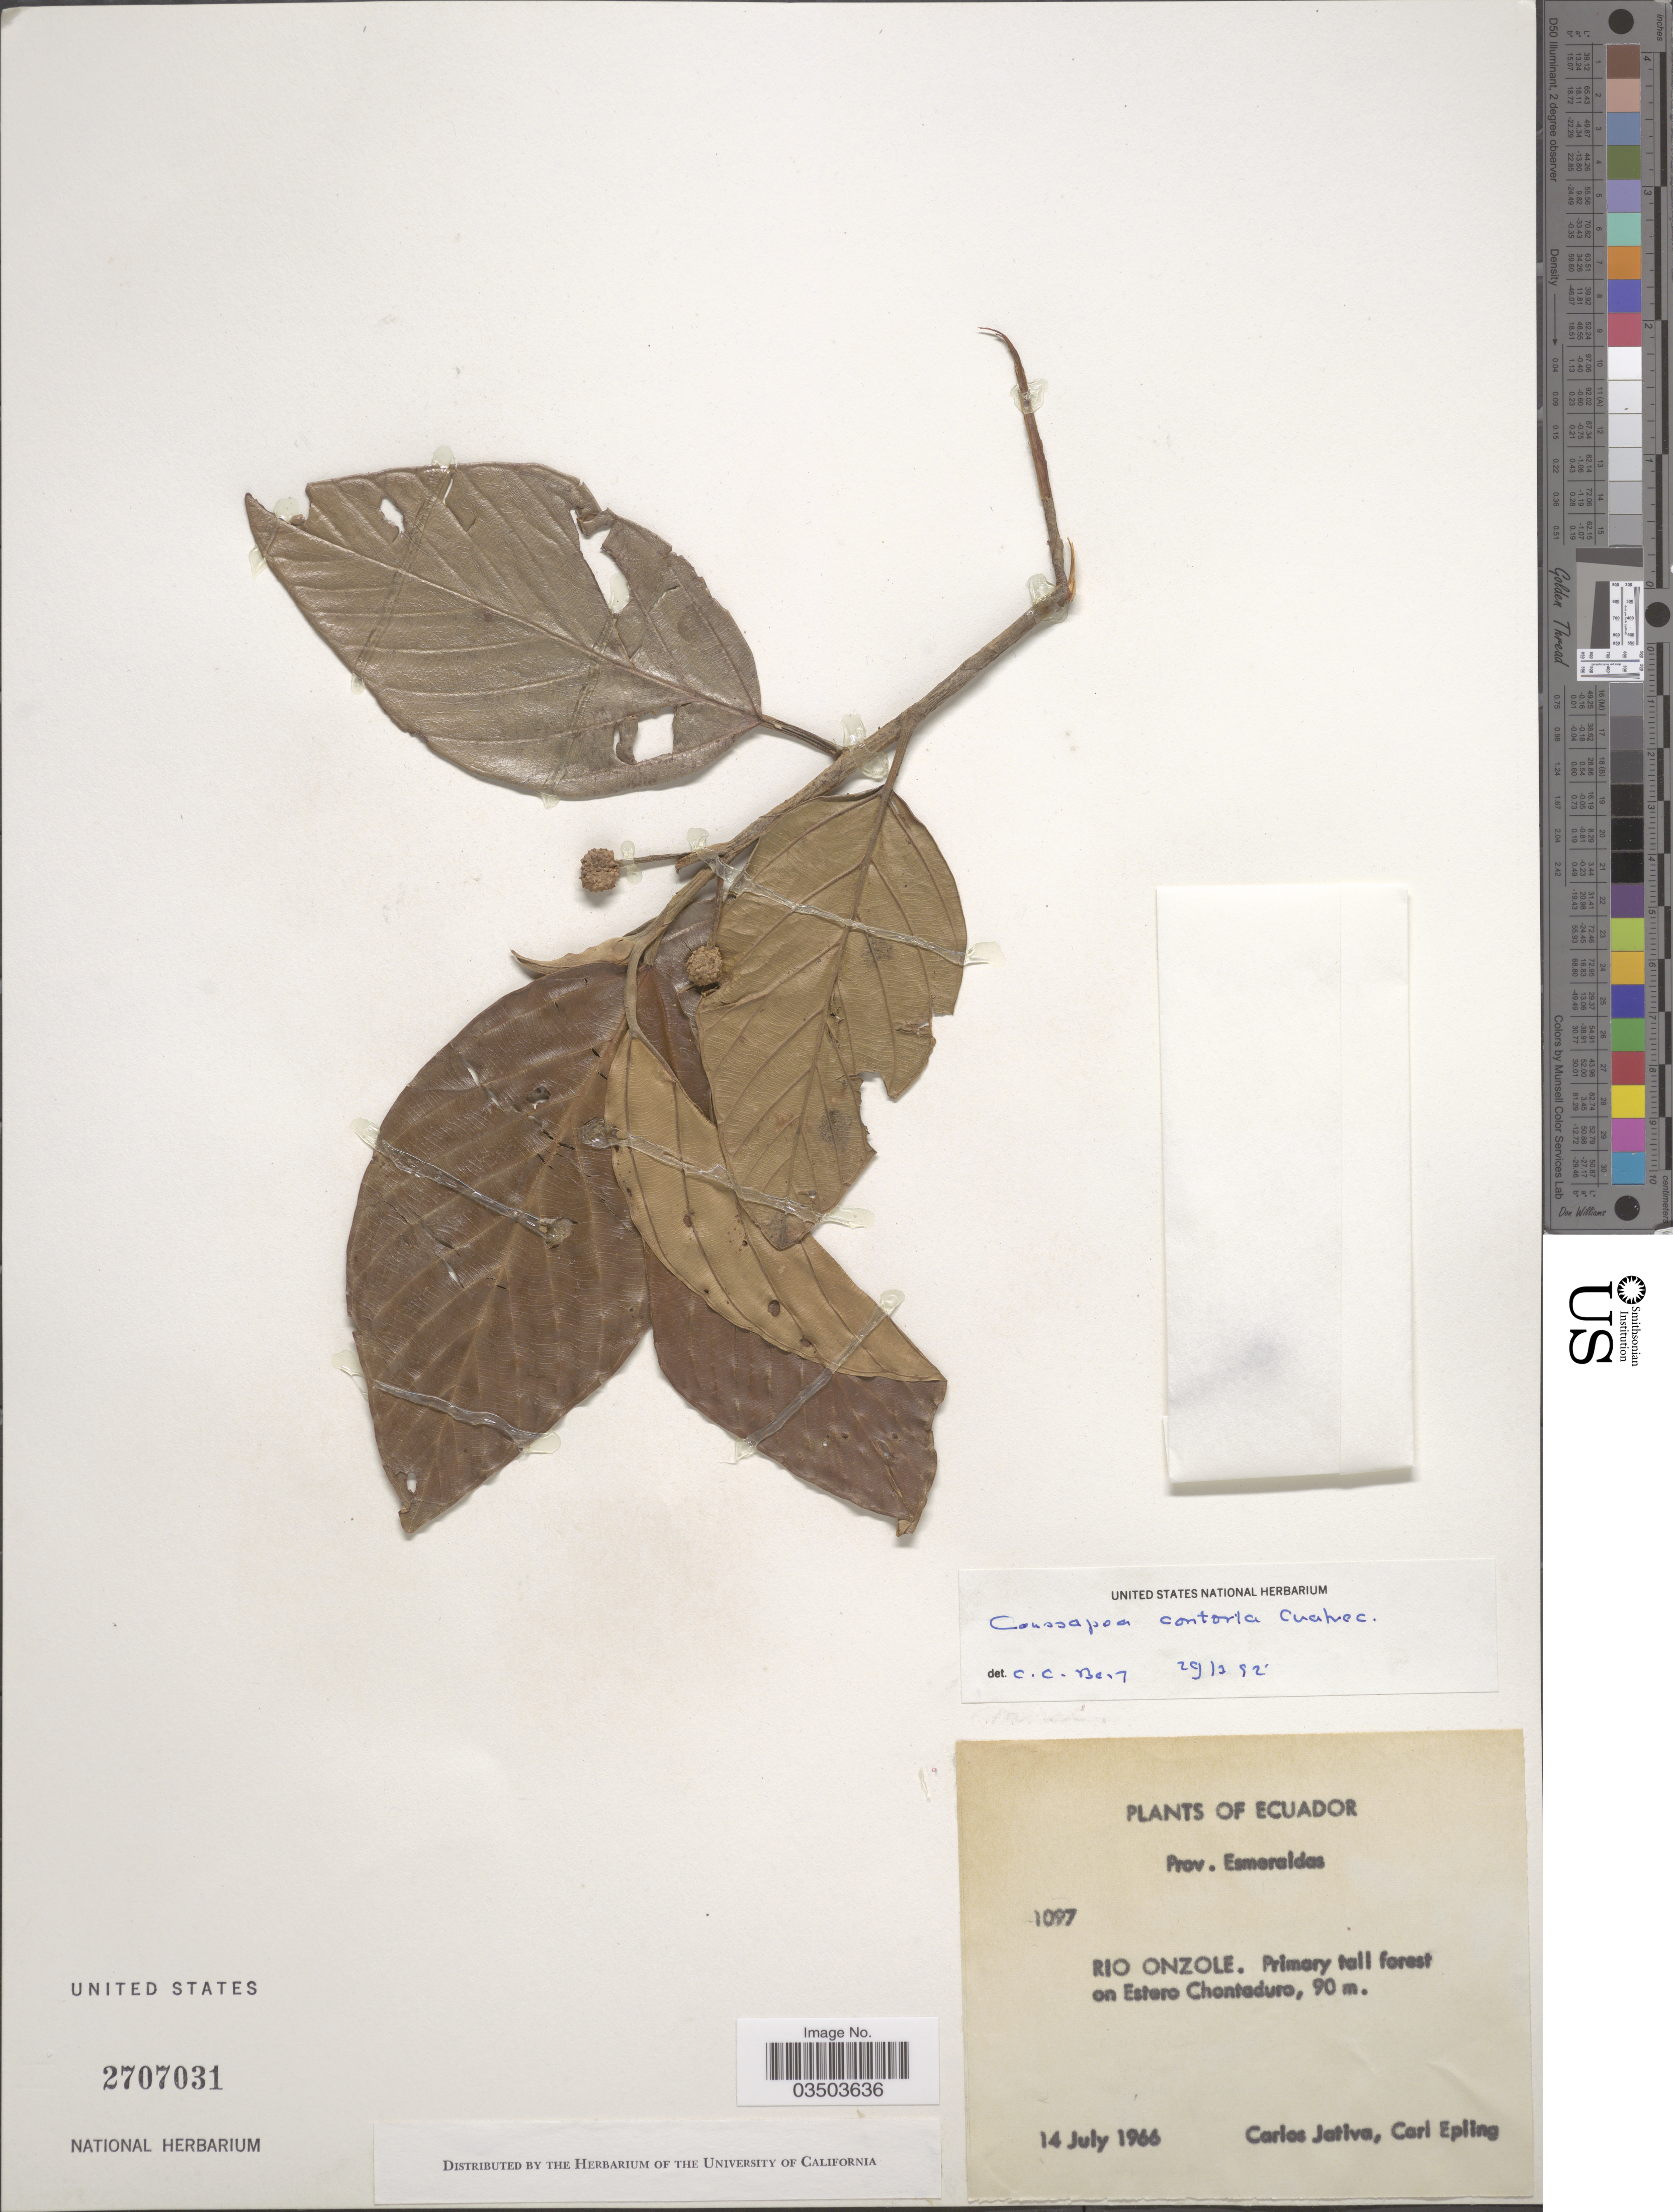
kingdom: Plantae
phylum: Tracheophyta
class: Magnoliopsida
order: Rosales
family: Urticaceae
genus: Coussapoa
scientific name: Coussapoa contorta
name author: Cuatrec.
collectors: C. D. Játiva & C. C. Epling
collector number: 1097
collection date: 1966-07-14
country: Ecuador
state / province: Esmeraldas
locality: Rio Onzole. On Estero Chontaduro.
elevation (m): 90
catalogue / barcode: US 2707031